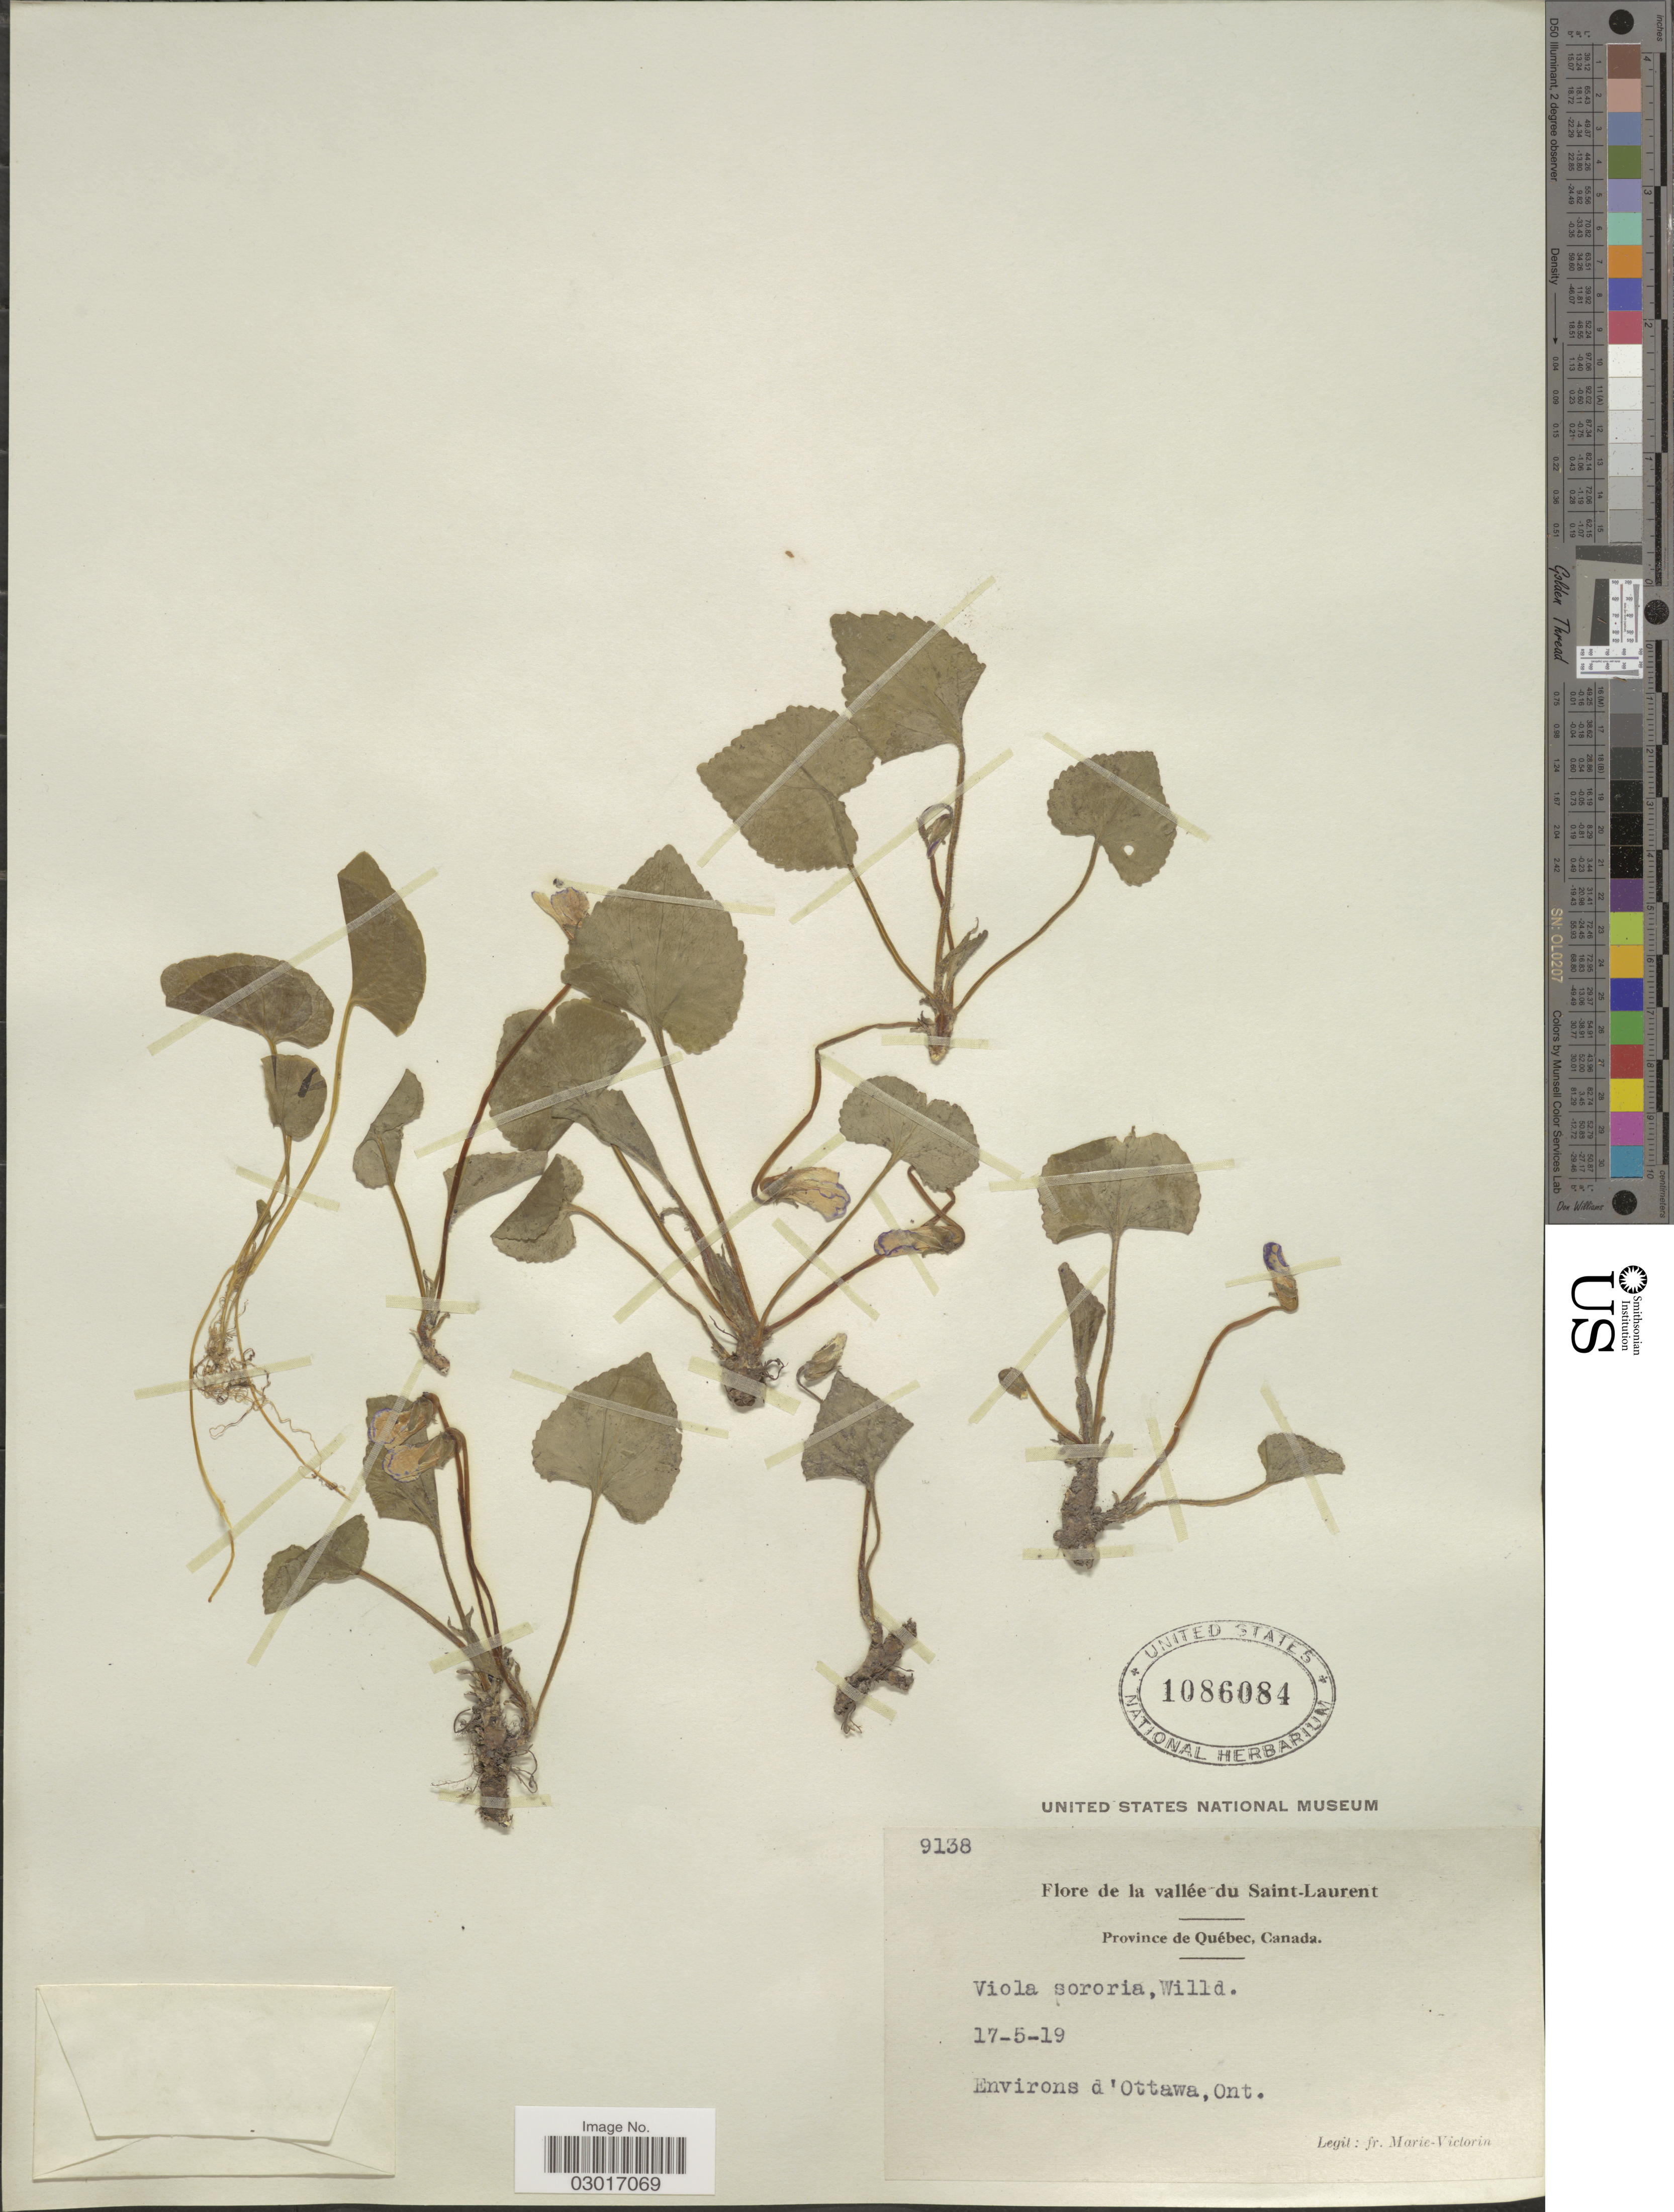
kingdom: Plantae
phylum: Tracheophyta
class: Magnoliopsida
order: Malpighiales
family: Violaceae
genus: Viola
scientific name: Viola sororia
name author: Willd.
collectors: F. Marie-Victorin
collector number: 9138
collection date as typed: Transcribed d/m/y: 17/5/19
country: Canada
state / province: Ontario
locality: Vallée-du Saint-Laurent, Environs d'Ottawa, Ont.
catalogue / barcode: US 1086084